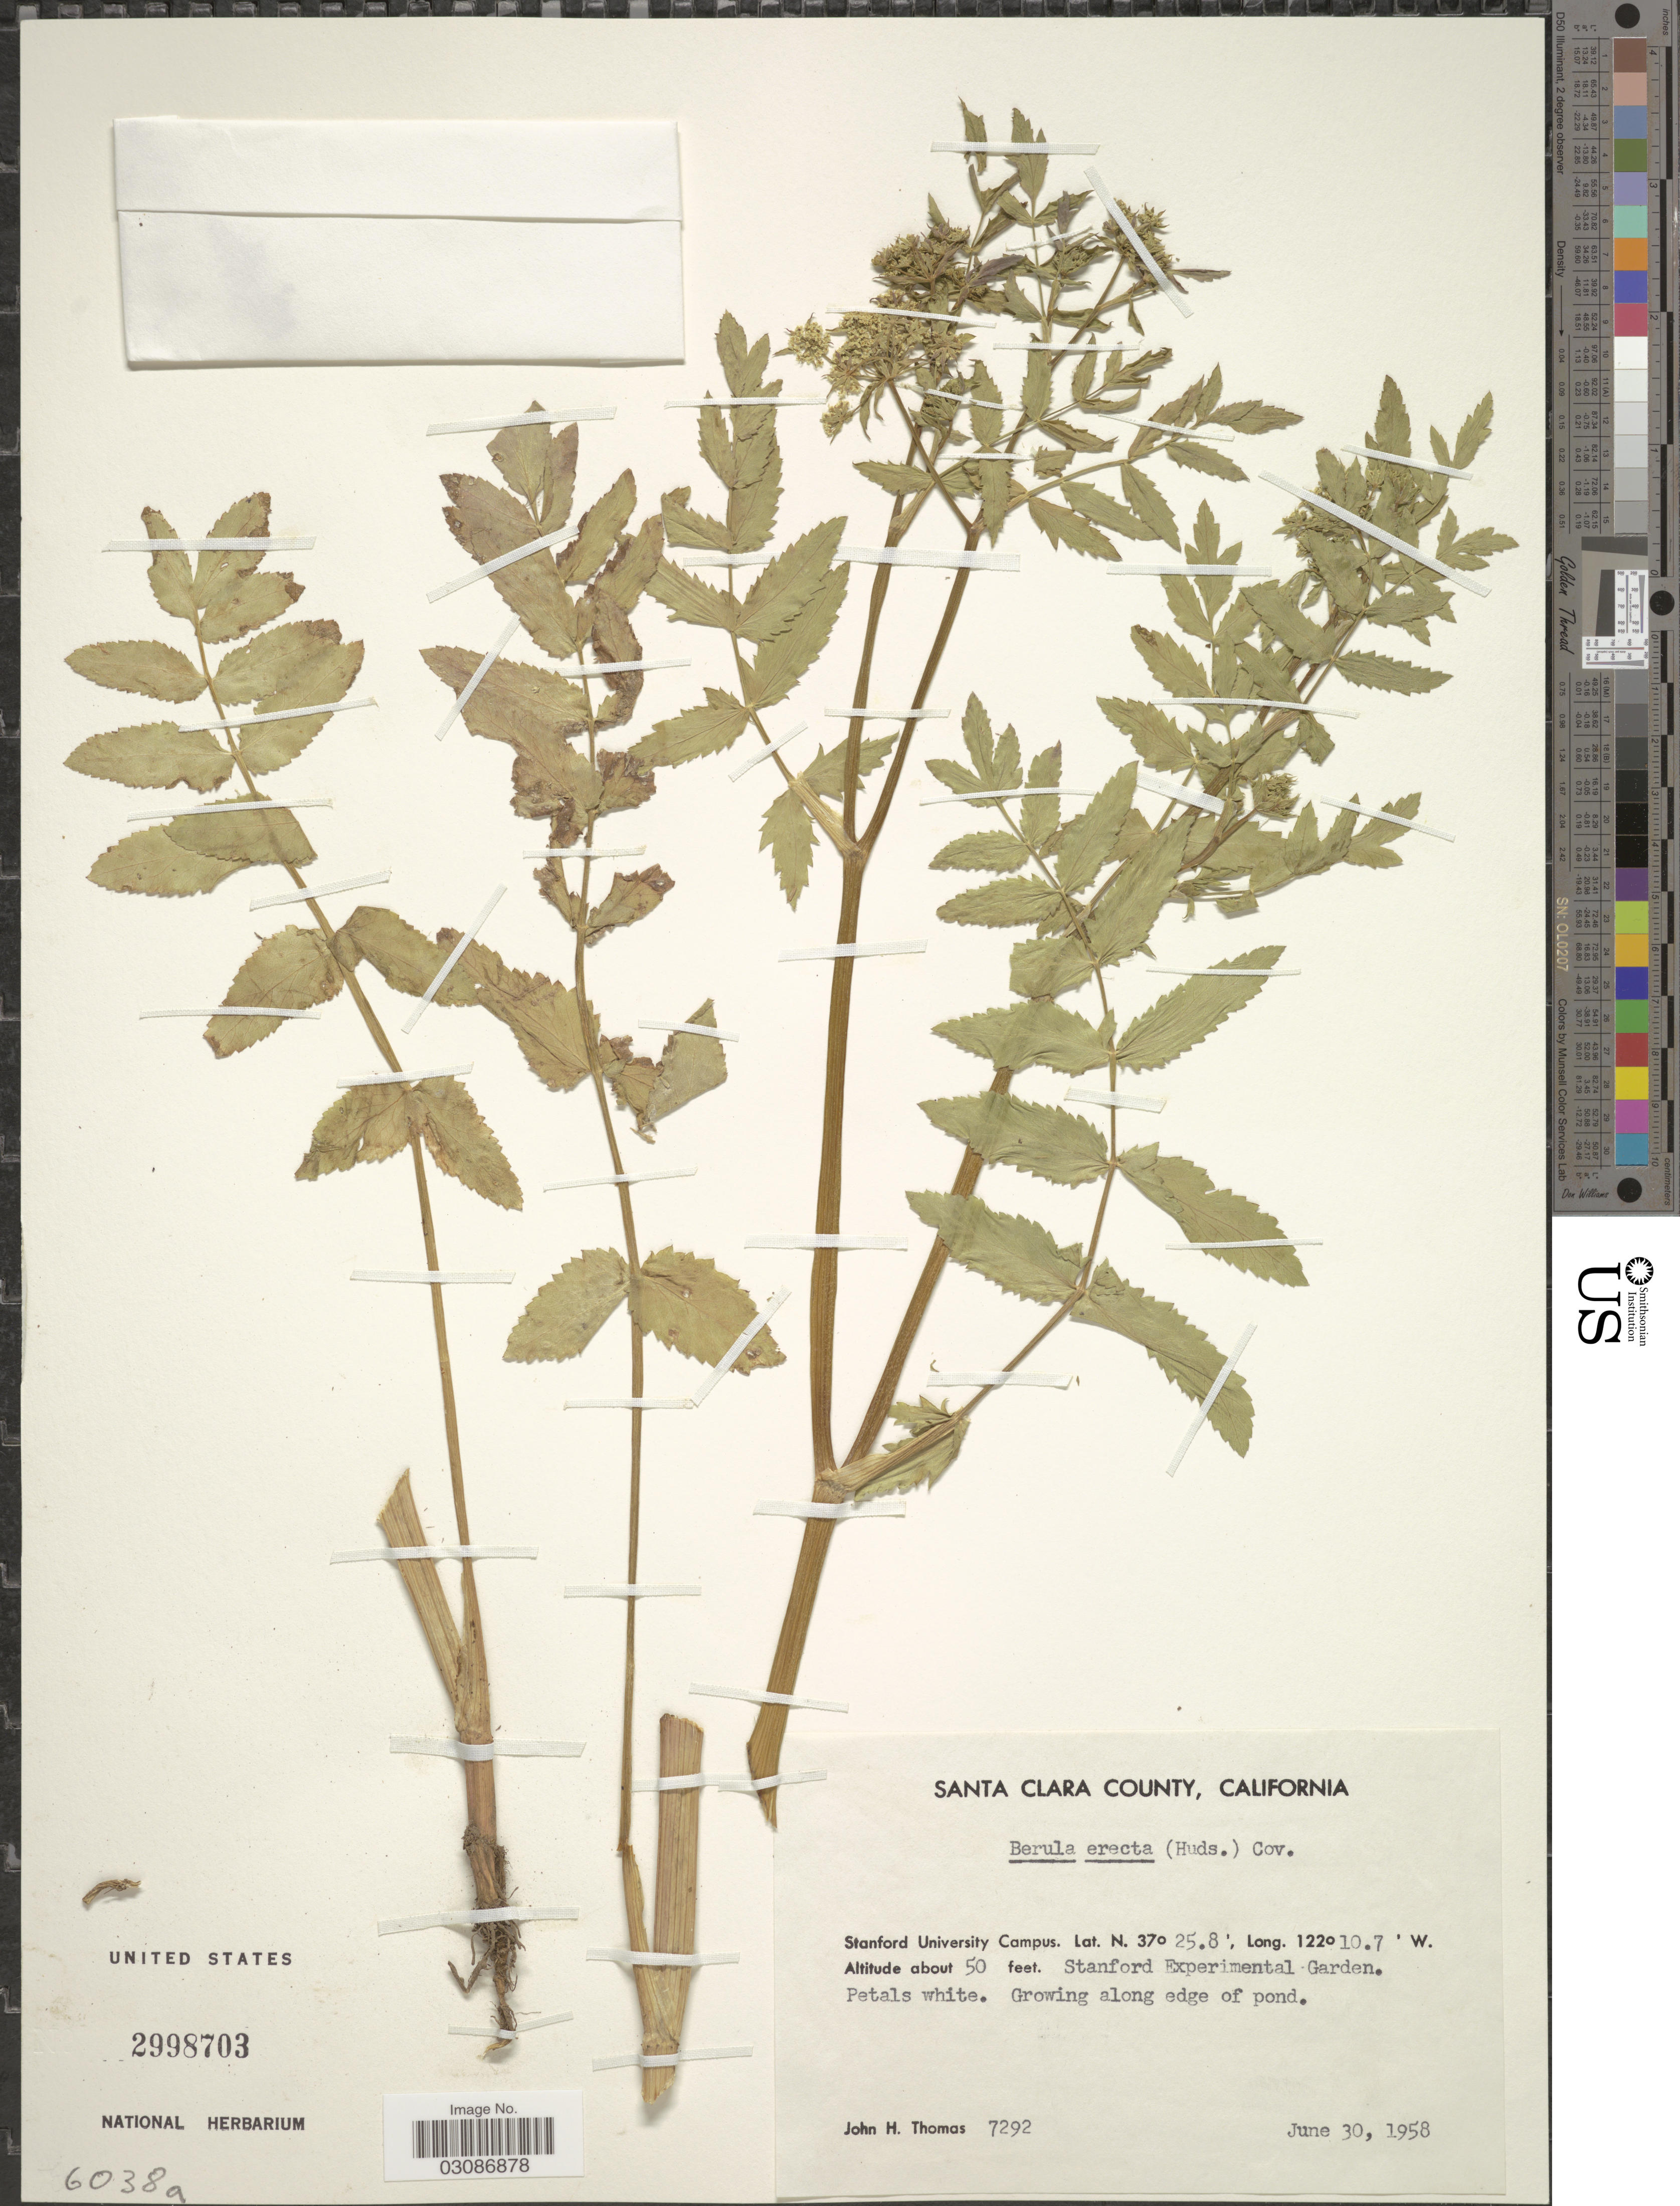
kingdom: Plantae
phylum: Tracheophyta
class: Magnoliopsida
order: Apiales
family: Apiaceae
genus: Berula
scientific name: Berula erecta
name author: (Huds.) Coville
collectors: J. H. Thomas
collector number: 7292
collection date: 1958-06-30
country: United States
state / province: California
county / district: Santa Cruz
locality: Santa Cruz County. Stanford University Campus. Stanford Experimental Garden.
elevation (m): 15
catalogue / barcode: US 2998703